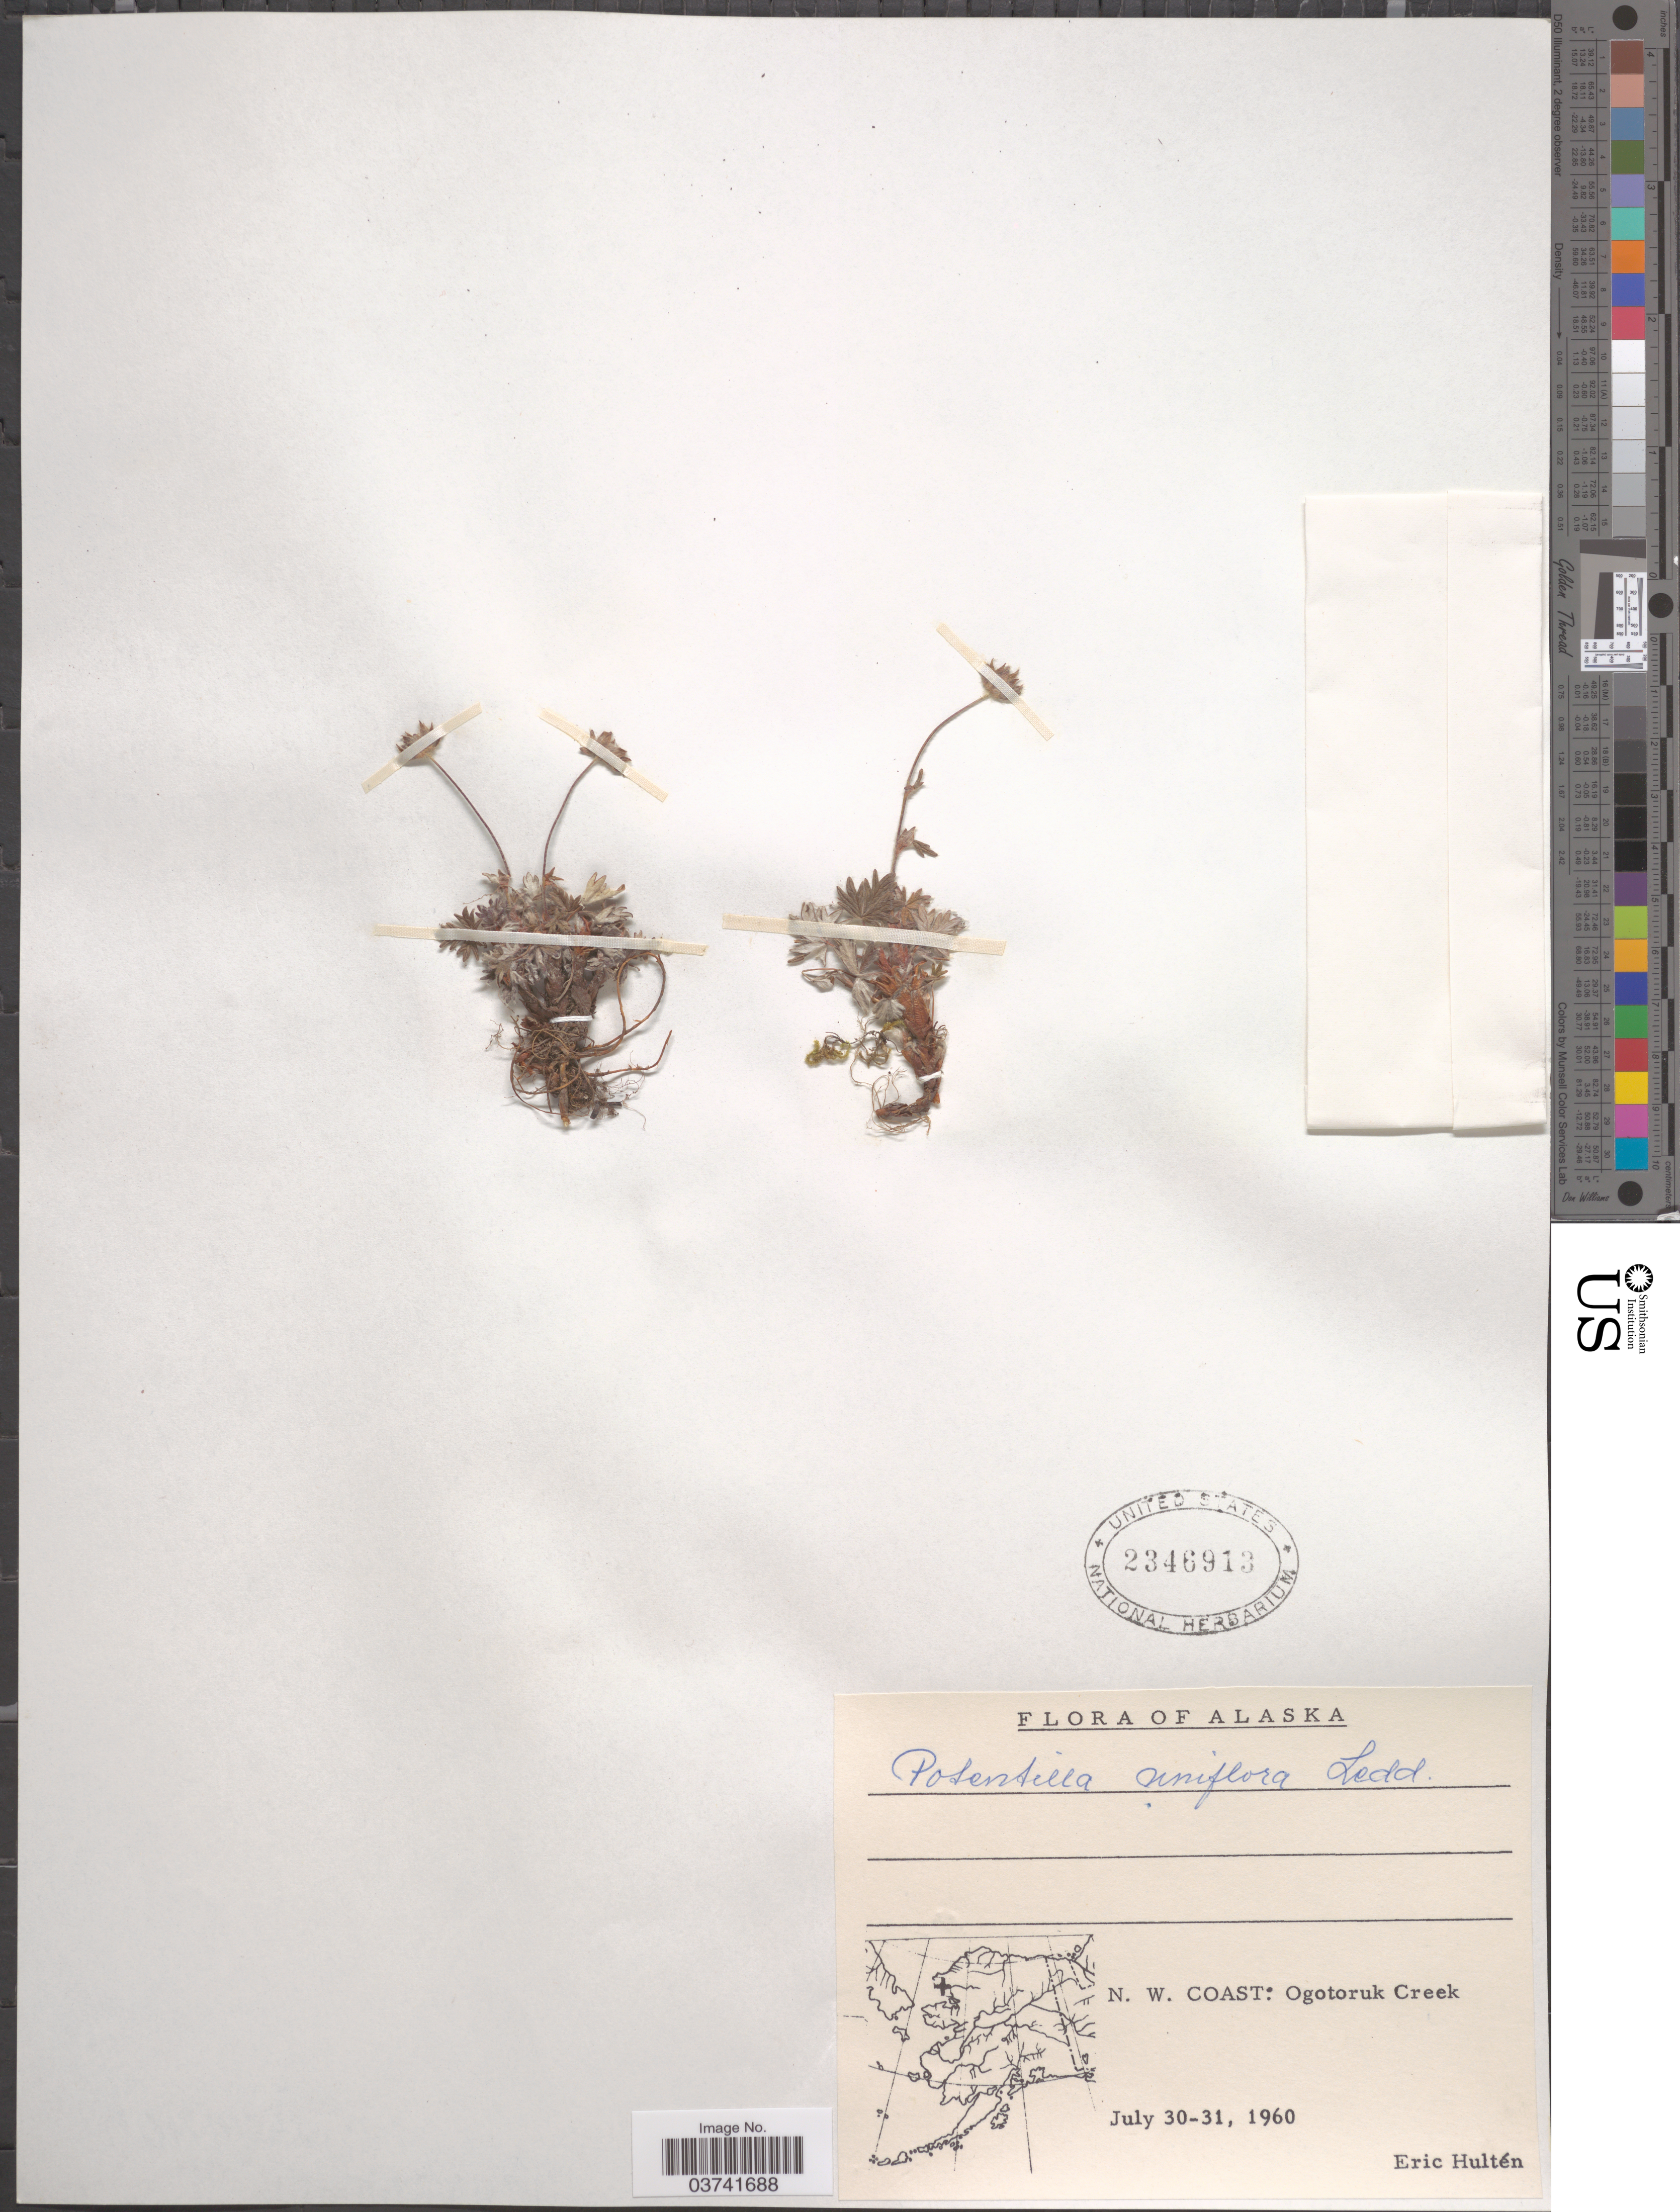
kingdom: Plantae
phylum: Tracheophyta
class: Magnoliopsida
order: Rosales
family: Rosaceae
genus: Potentilla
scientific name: Potentilla uniflora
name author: Ledeb.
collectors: E. G. Hultén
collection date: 1960-07-30/1960-07-31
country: United States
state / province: Alaska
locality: N. W. Coast: Ogotoruk Creek.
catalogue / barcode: US 2346913